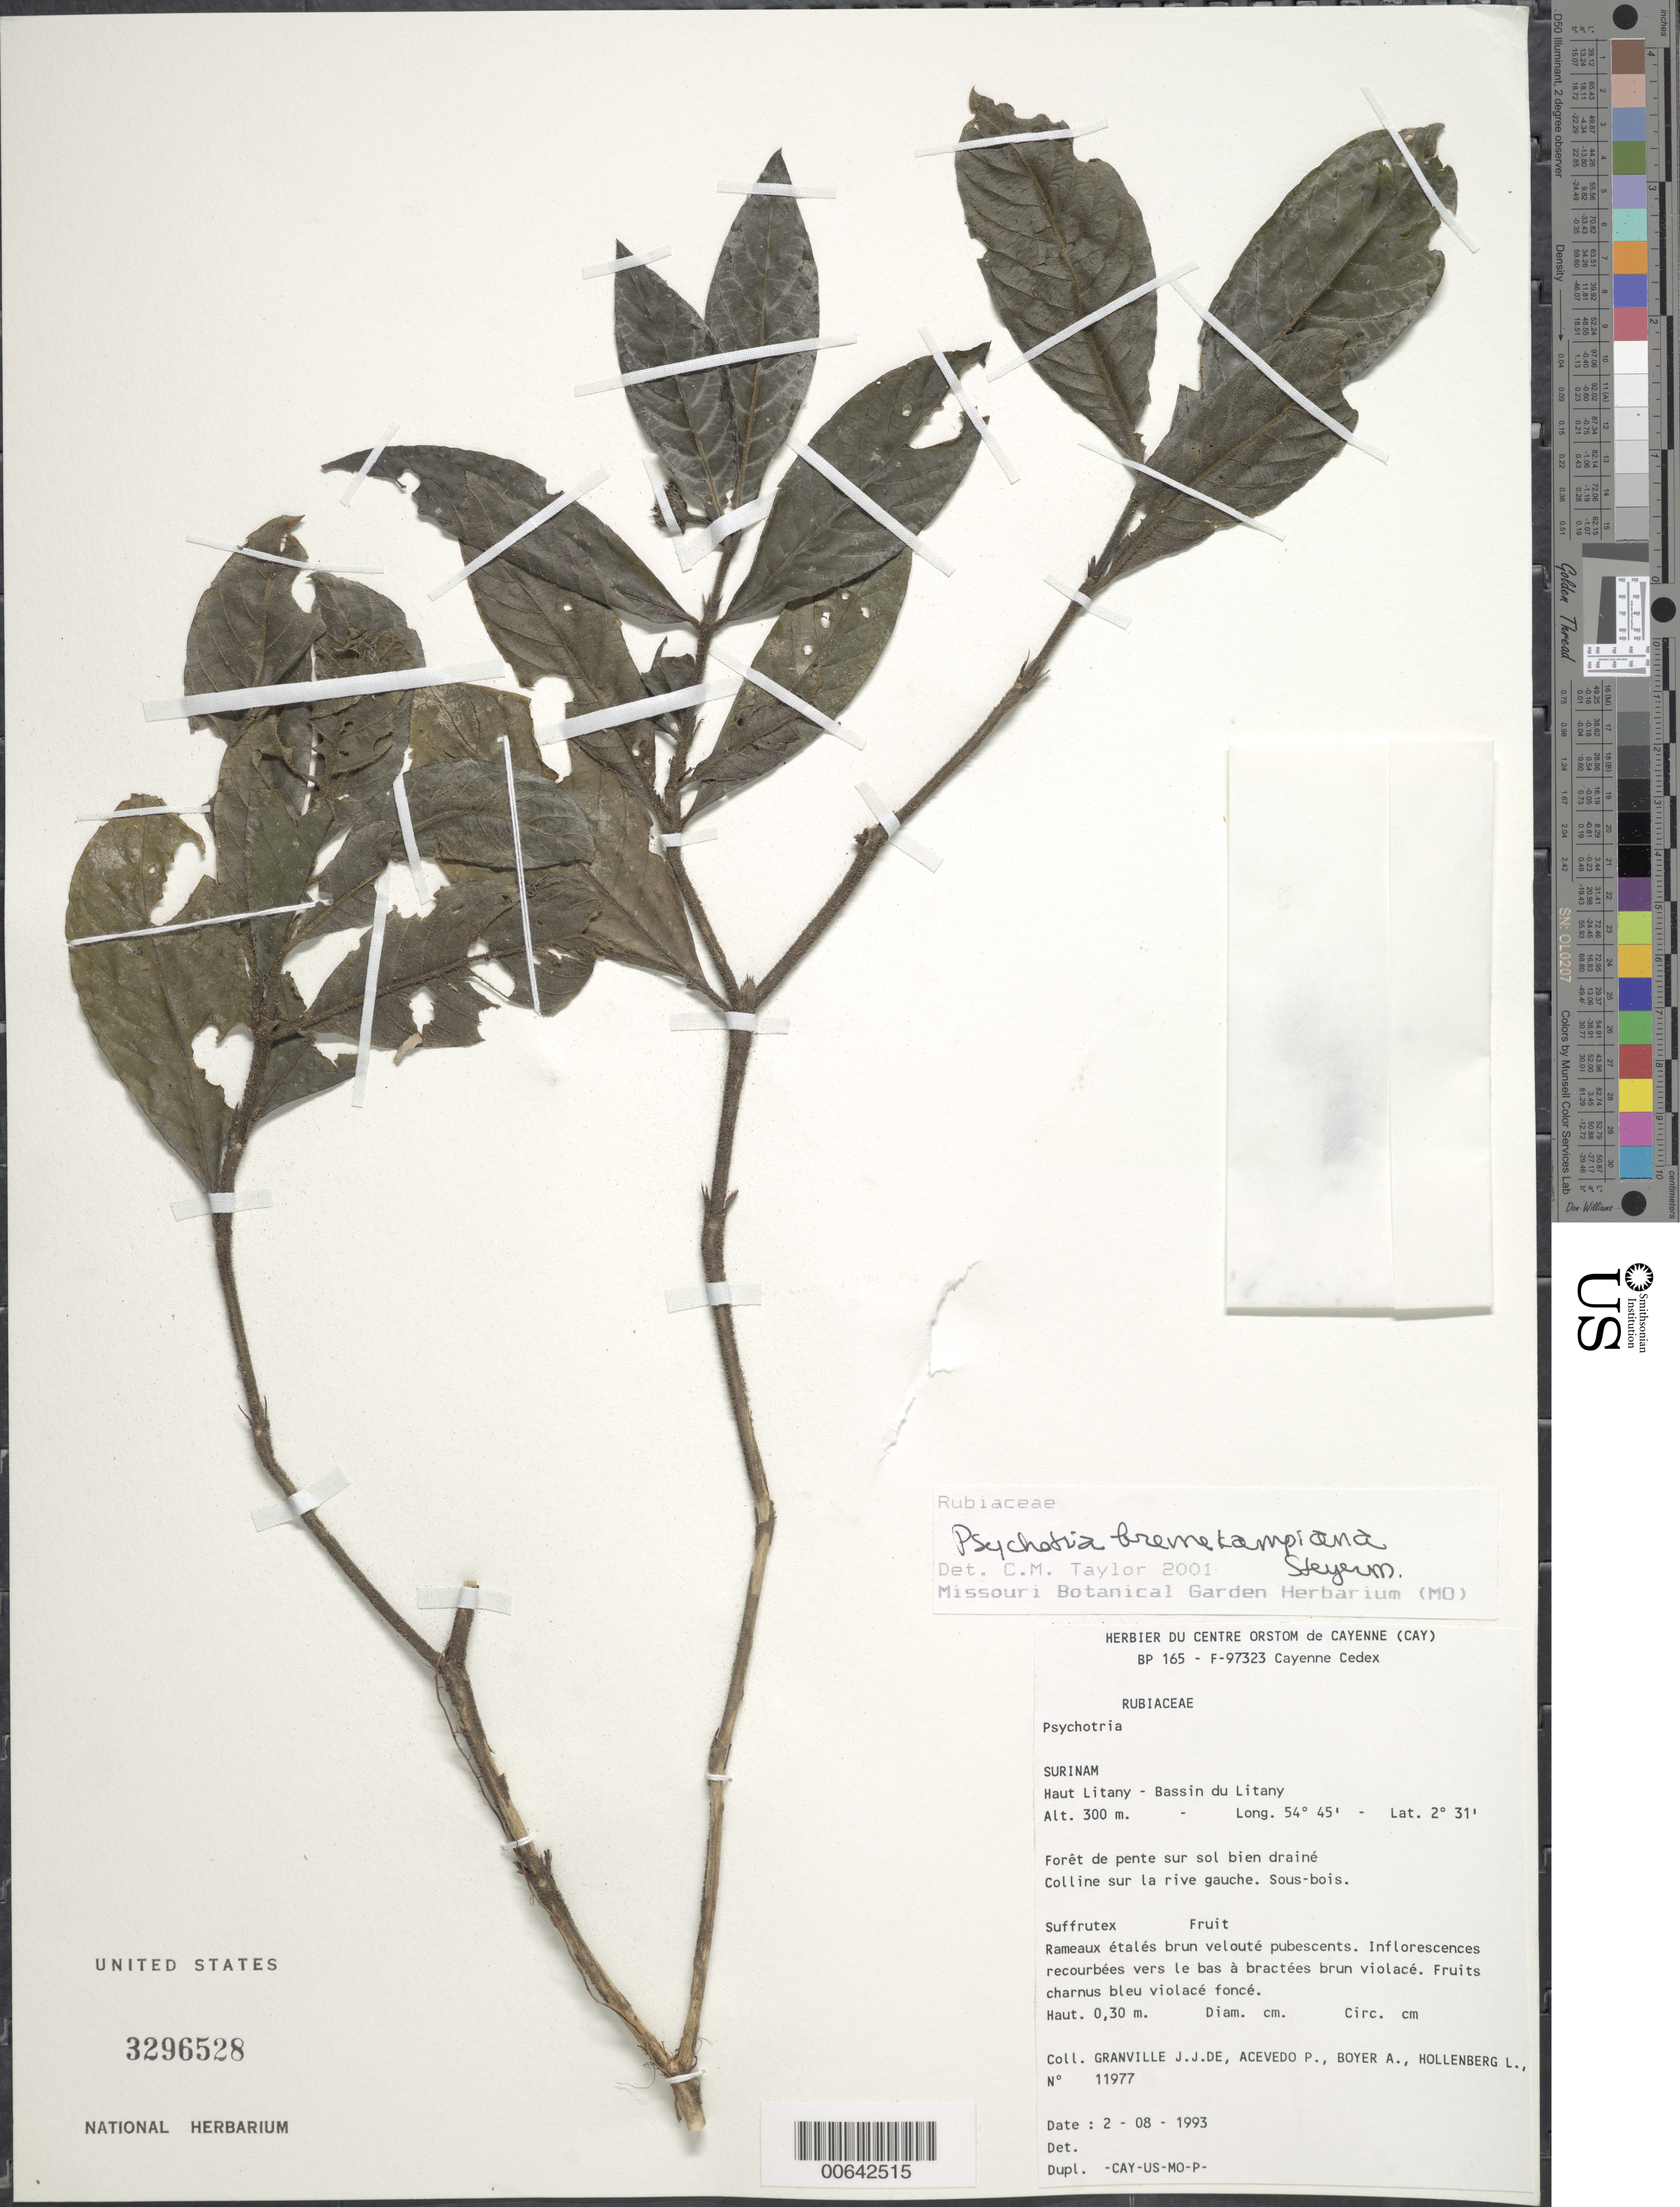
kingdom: Plantae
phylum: Tracheophyta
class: Magnoliopsida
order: Gentianales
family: Rubiaceae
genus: Palicourea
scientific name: Palicourea hirta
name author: (Miq.) Delprete & J.H. Kirkbr.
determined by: Kirkbride, J. H., Jr.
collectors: J.-J. de Granville, P. Acevedo-Rodr., A. Boyer & L. Hollenberg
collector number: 11977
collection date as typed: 2-Aug-93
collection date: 1993-08-02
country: Suriname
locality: Haut Litany, Bassin du Litany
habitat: Forêt de pente sur sol bien draine, colline sur la rive gauche. Sous bois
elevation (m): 300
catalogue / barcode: US 3296528